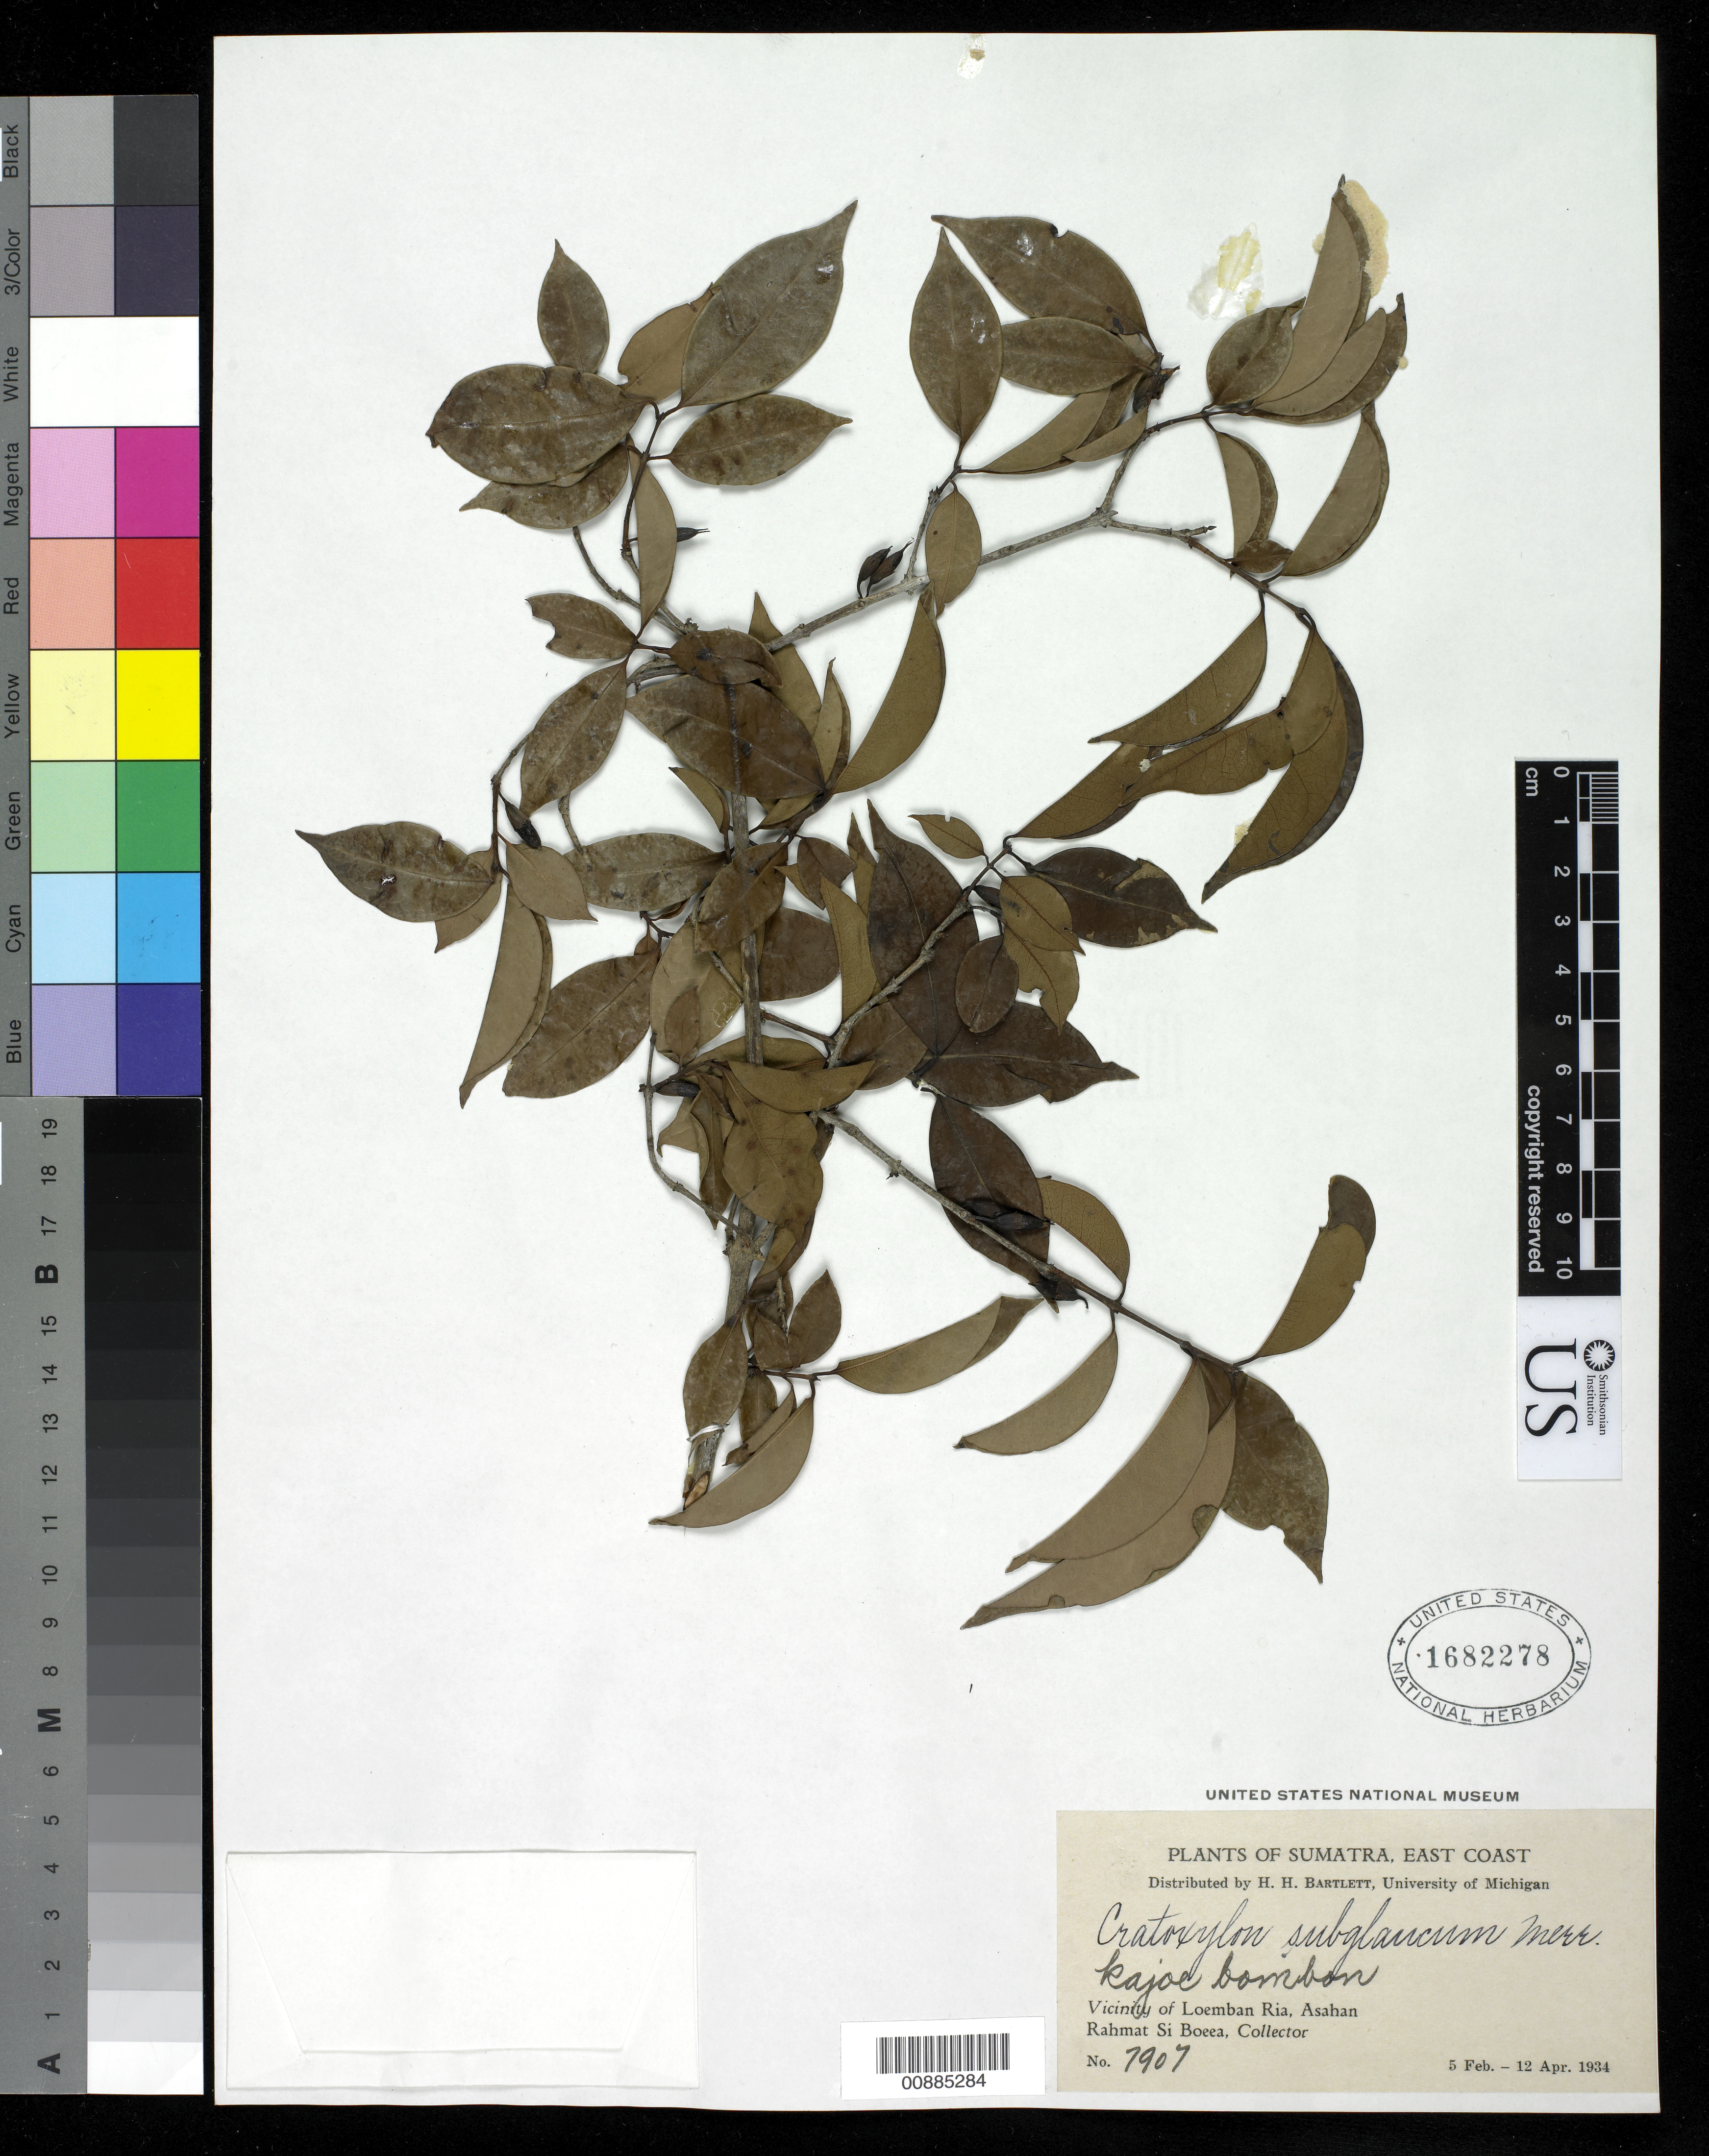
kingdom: Plantae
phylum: Tracheophyta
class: Magnoliopsida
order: Malpighiales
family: Hypericaceae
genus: Cratoxylum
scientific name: Cratoxylum subglabrum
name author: Merr.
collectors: Rahmat Si Boeea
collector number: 7907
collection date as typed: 05 Feb 1934 to 12 Apr 1934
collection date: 1934-02-05/1934-04-12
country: Indonesia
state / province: Sumatra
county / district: Sumatera Utara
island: Sumatra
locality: Vicinity of Loemban Ria, Asahan.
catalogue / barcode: US 1682278